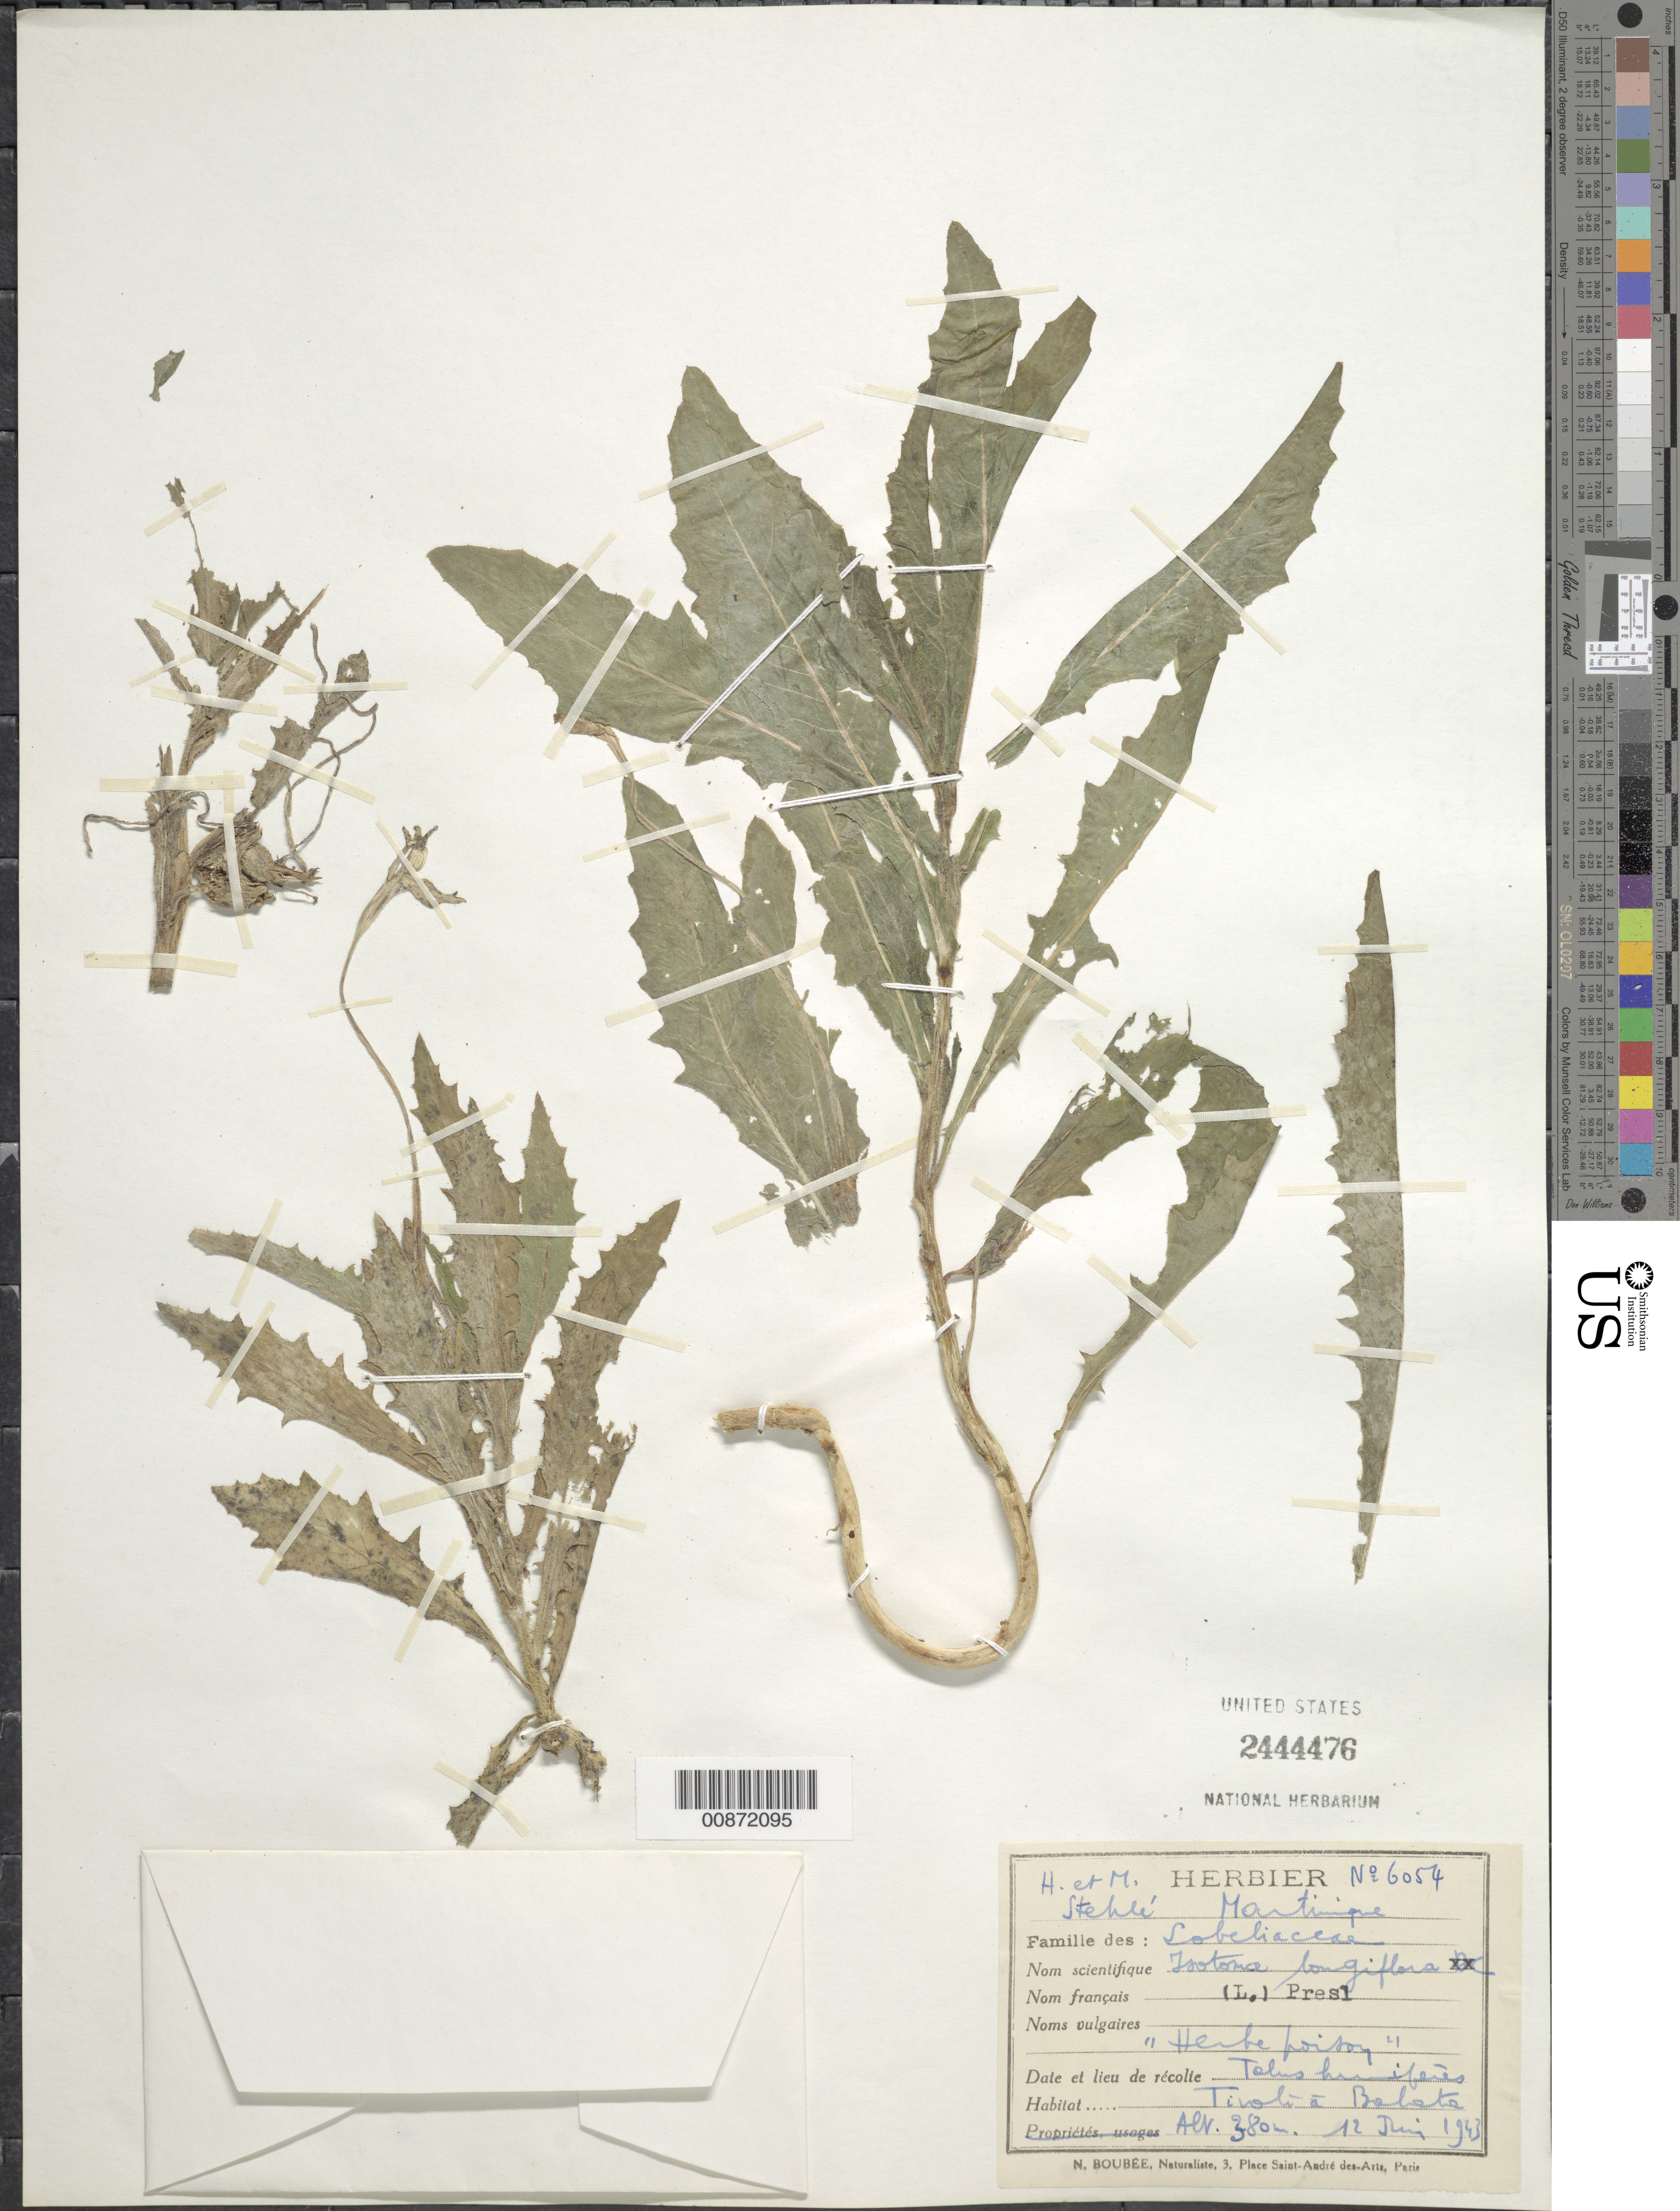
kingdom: Plantae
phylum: Tracheophyta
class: Magnoliopsida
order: Asterales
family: Campanulaceae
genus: Hippobroma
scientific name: Hippobroma longiflora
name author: (L.) G. Don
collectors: H. Stehlé & M. Stehlé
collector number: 6054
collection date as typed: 12 Jun 1943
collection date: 1943-06-12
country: Martinique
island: Martinique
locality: Tivolie à Bobete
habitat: Talus humiferès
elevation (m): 380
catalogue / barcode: US 2444476